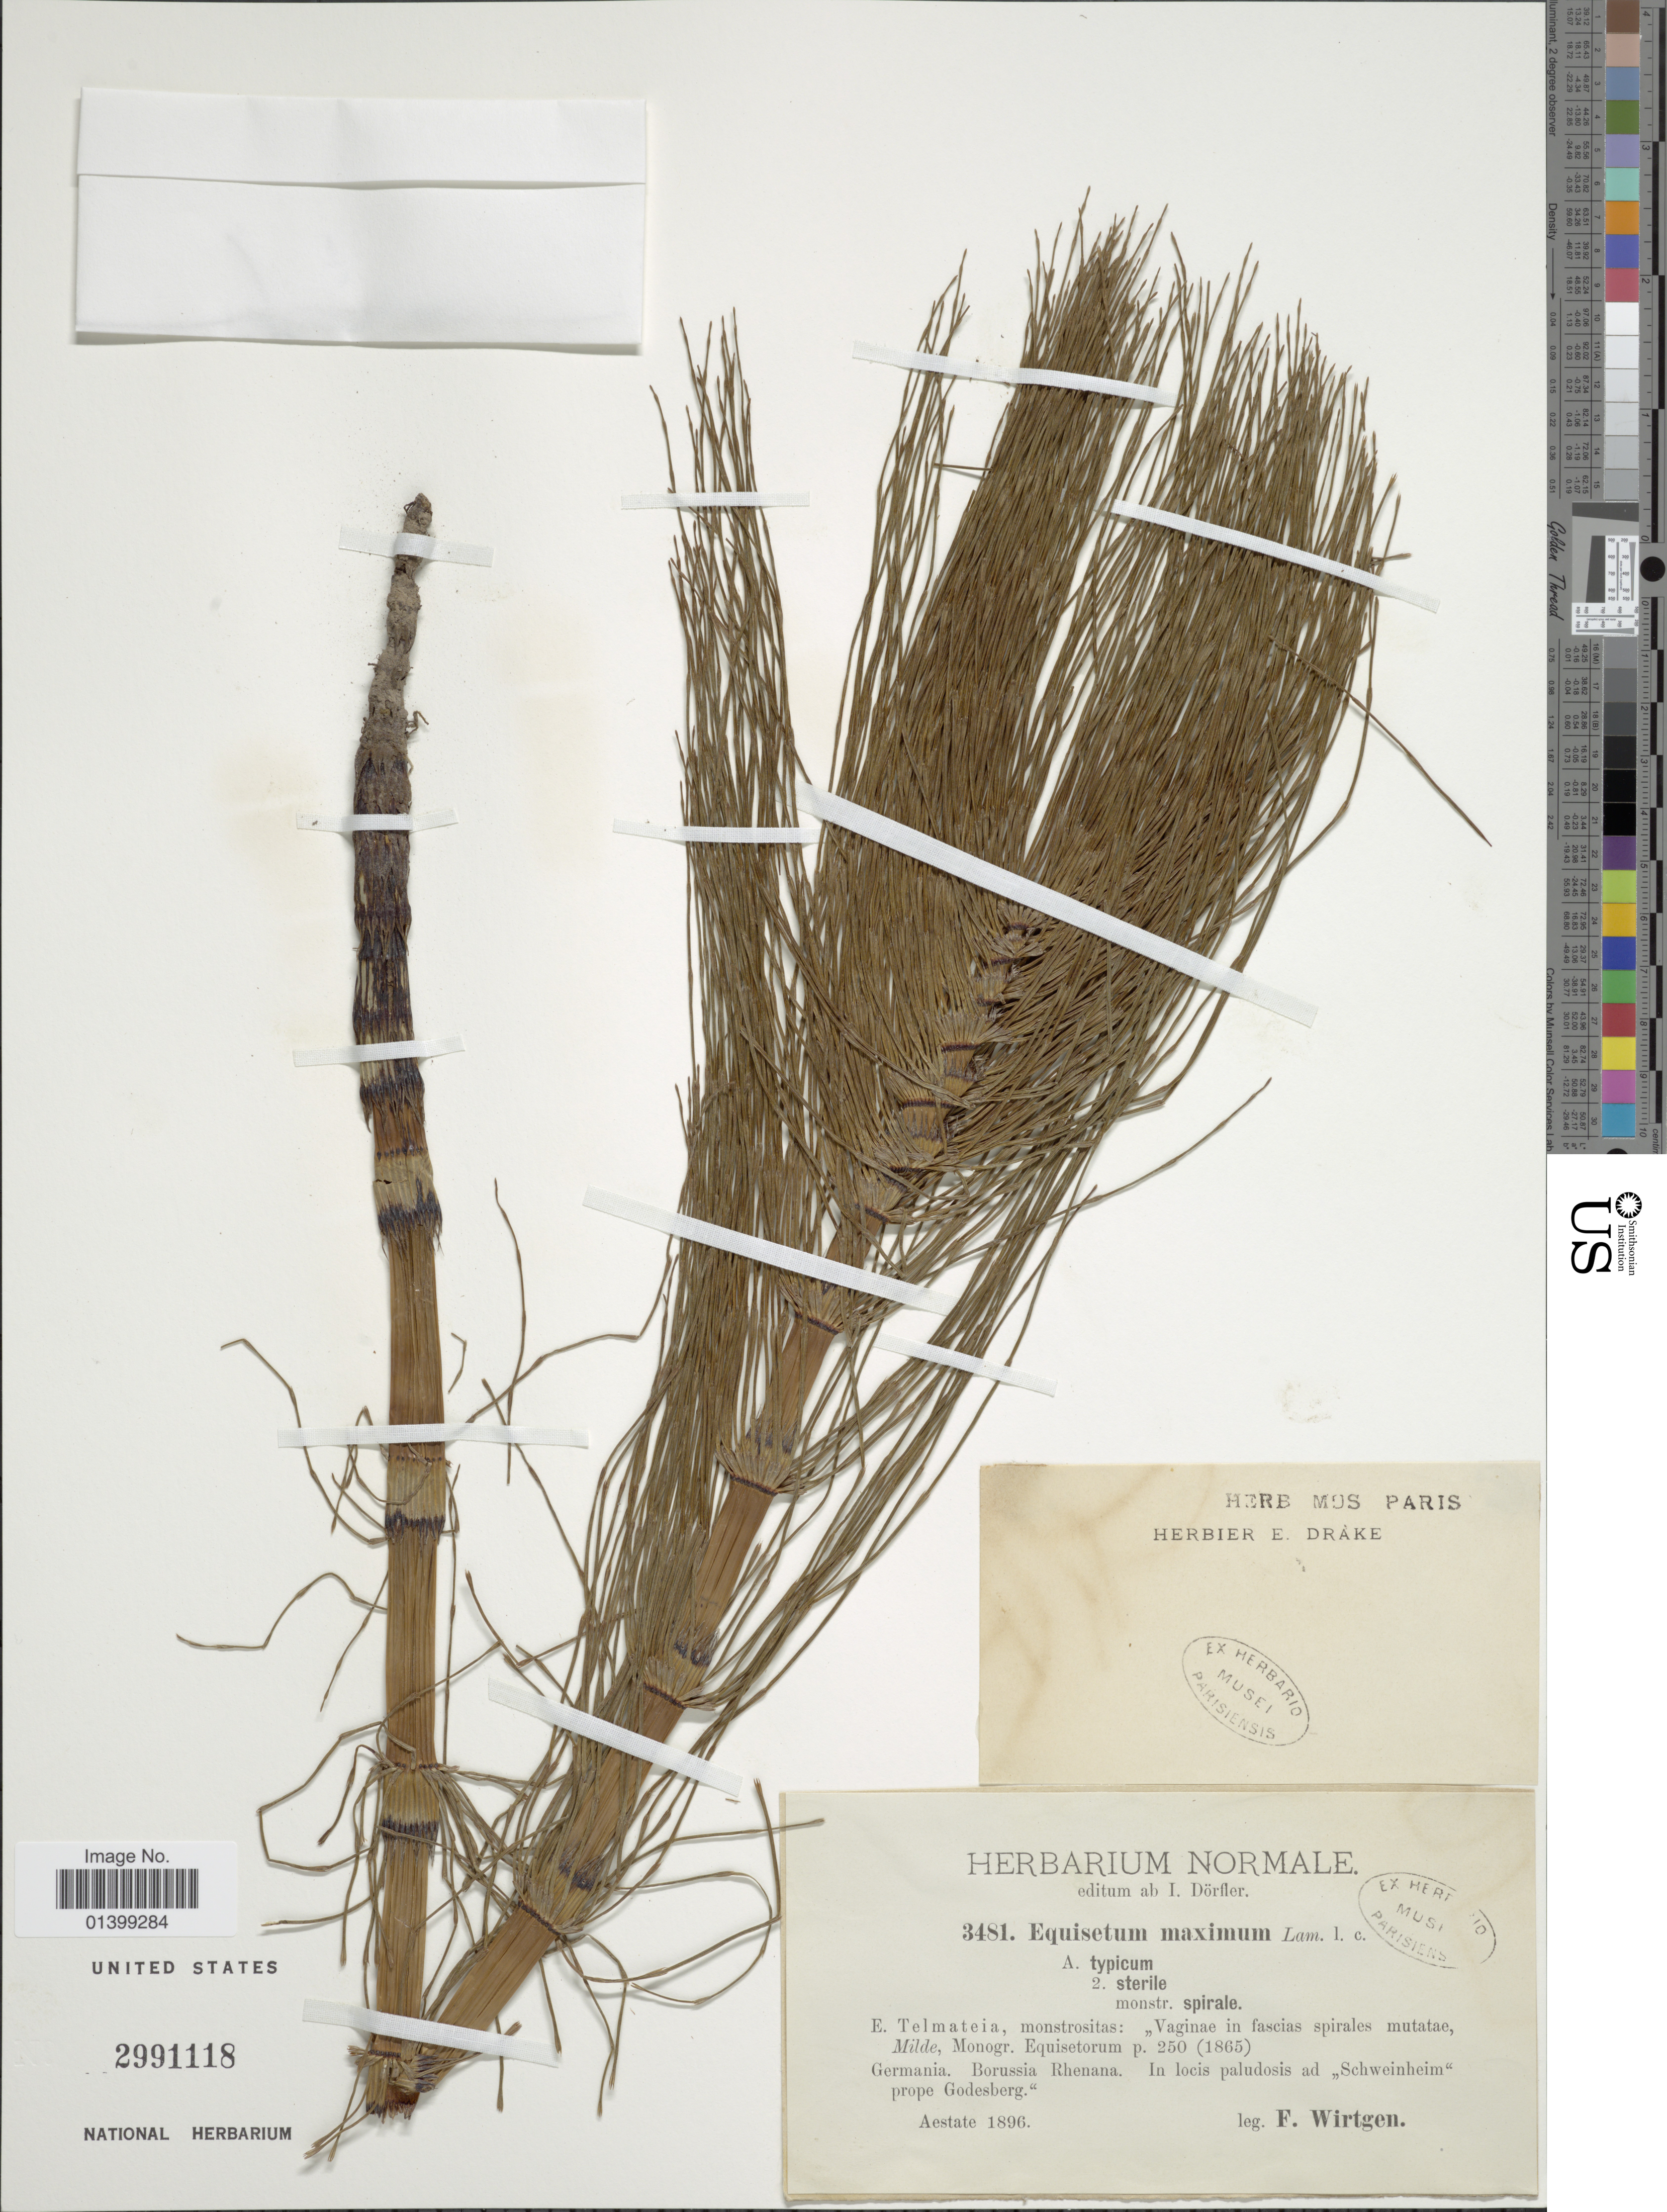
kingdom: Plantae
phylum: Tracheophyta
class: Polypodiopsida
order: Equisetales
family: Equisetaceae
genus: Equisetum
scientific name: Equisetum telmateia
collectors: F. Wirtgen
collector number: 3481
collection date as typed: Aestate 1896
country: Germany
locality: Germania. Borussia Rhenana. In locis paludosis ad "Schweinheim" prope Godesberg.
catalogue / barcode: US 2991118